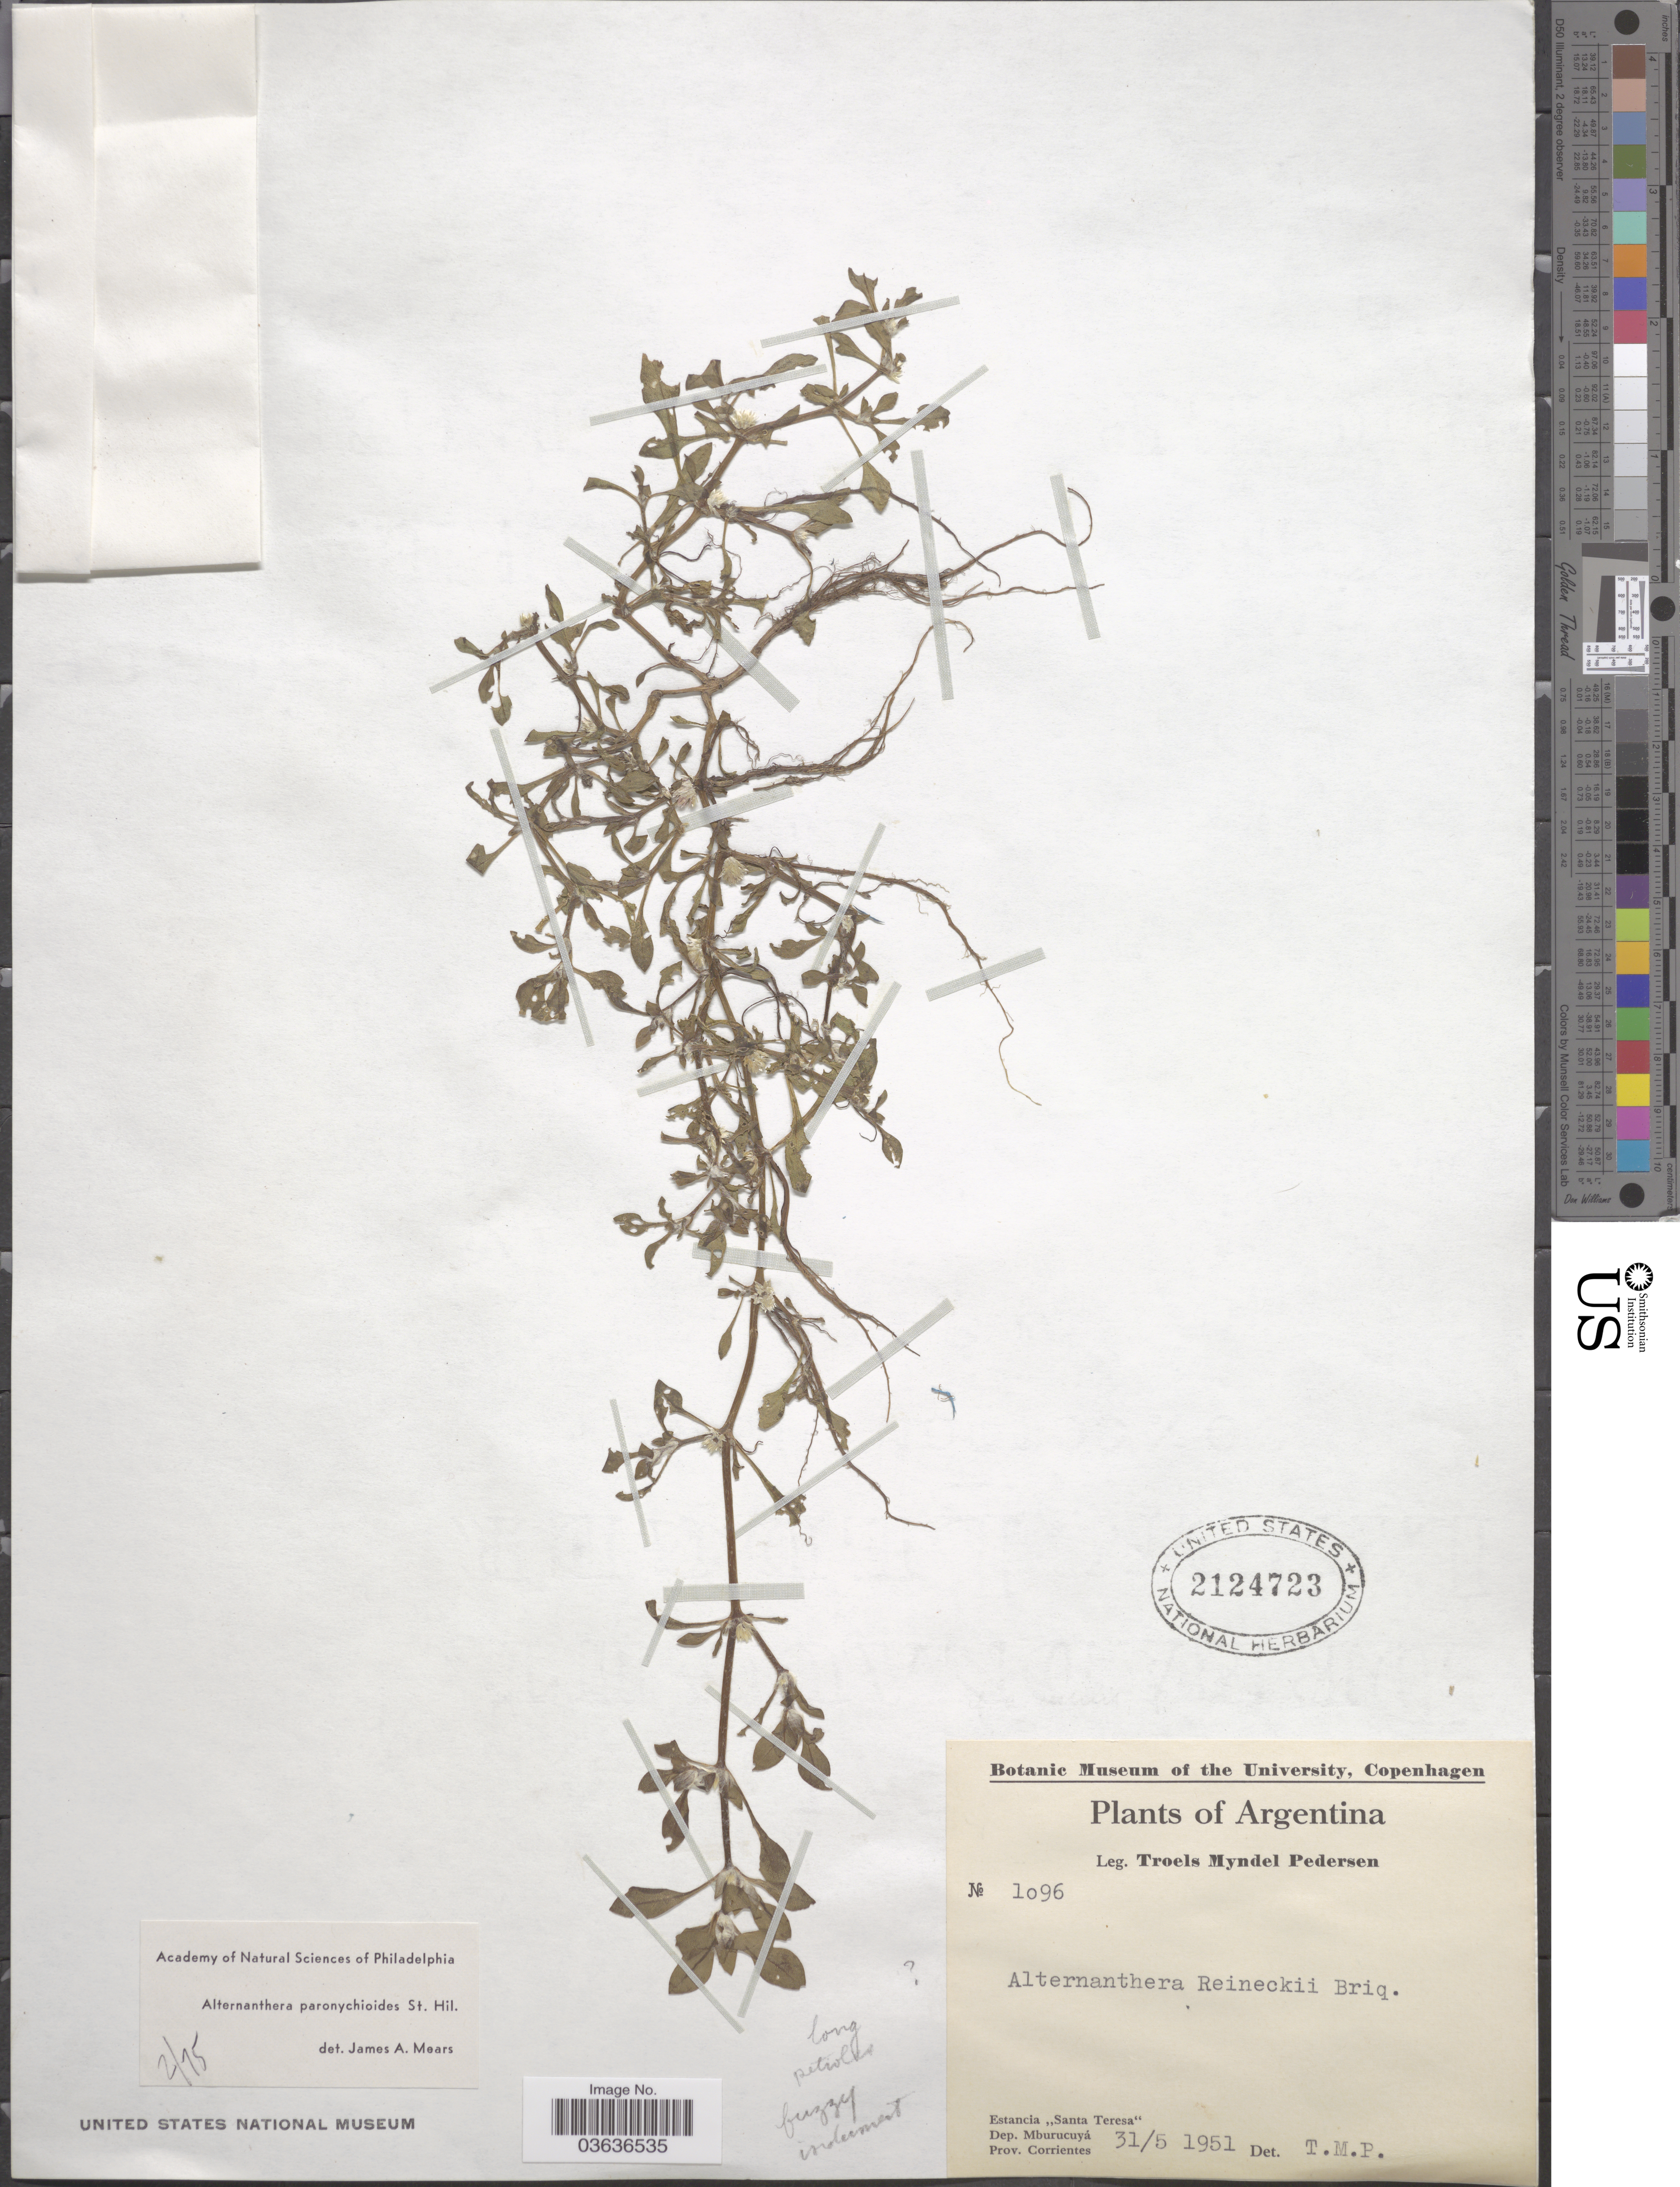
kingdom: Plantae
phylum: Tracheophyta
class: Magnoliopsida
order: Caryophyllales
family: Amaranthaceae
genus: Alternanthera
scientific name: Alternanthera polygonoides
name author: (L.) R. Br. ex Sweet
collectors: T. Pederson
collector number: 1096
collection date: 1951-05-31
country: Argentina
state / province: Corrientes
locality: Estancia "Santa Teresa". Dep. Mburucuyá.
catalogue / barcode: US 2124723